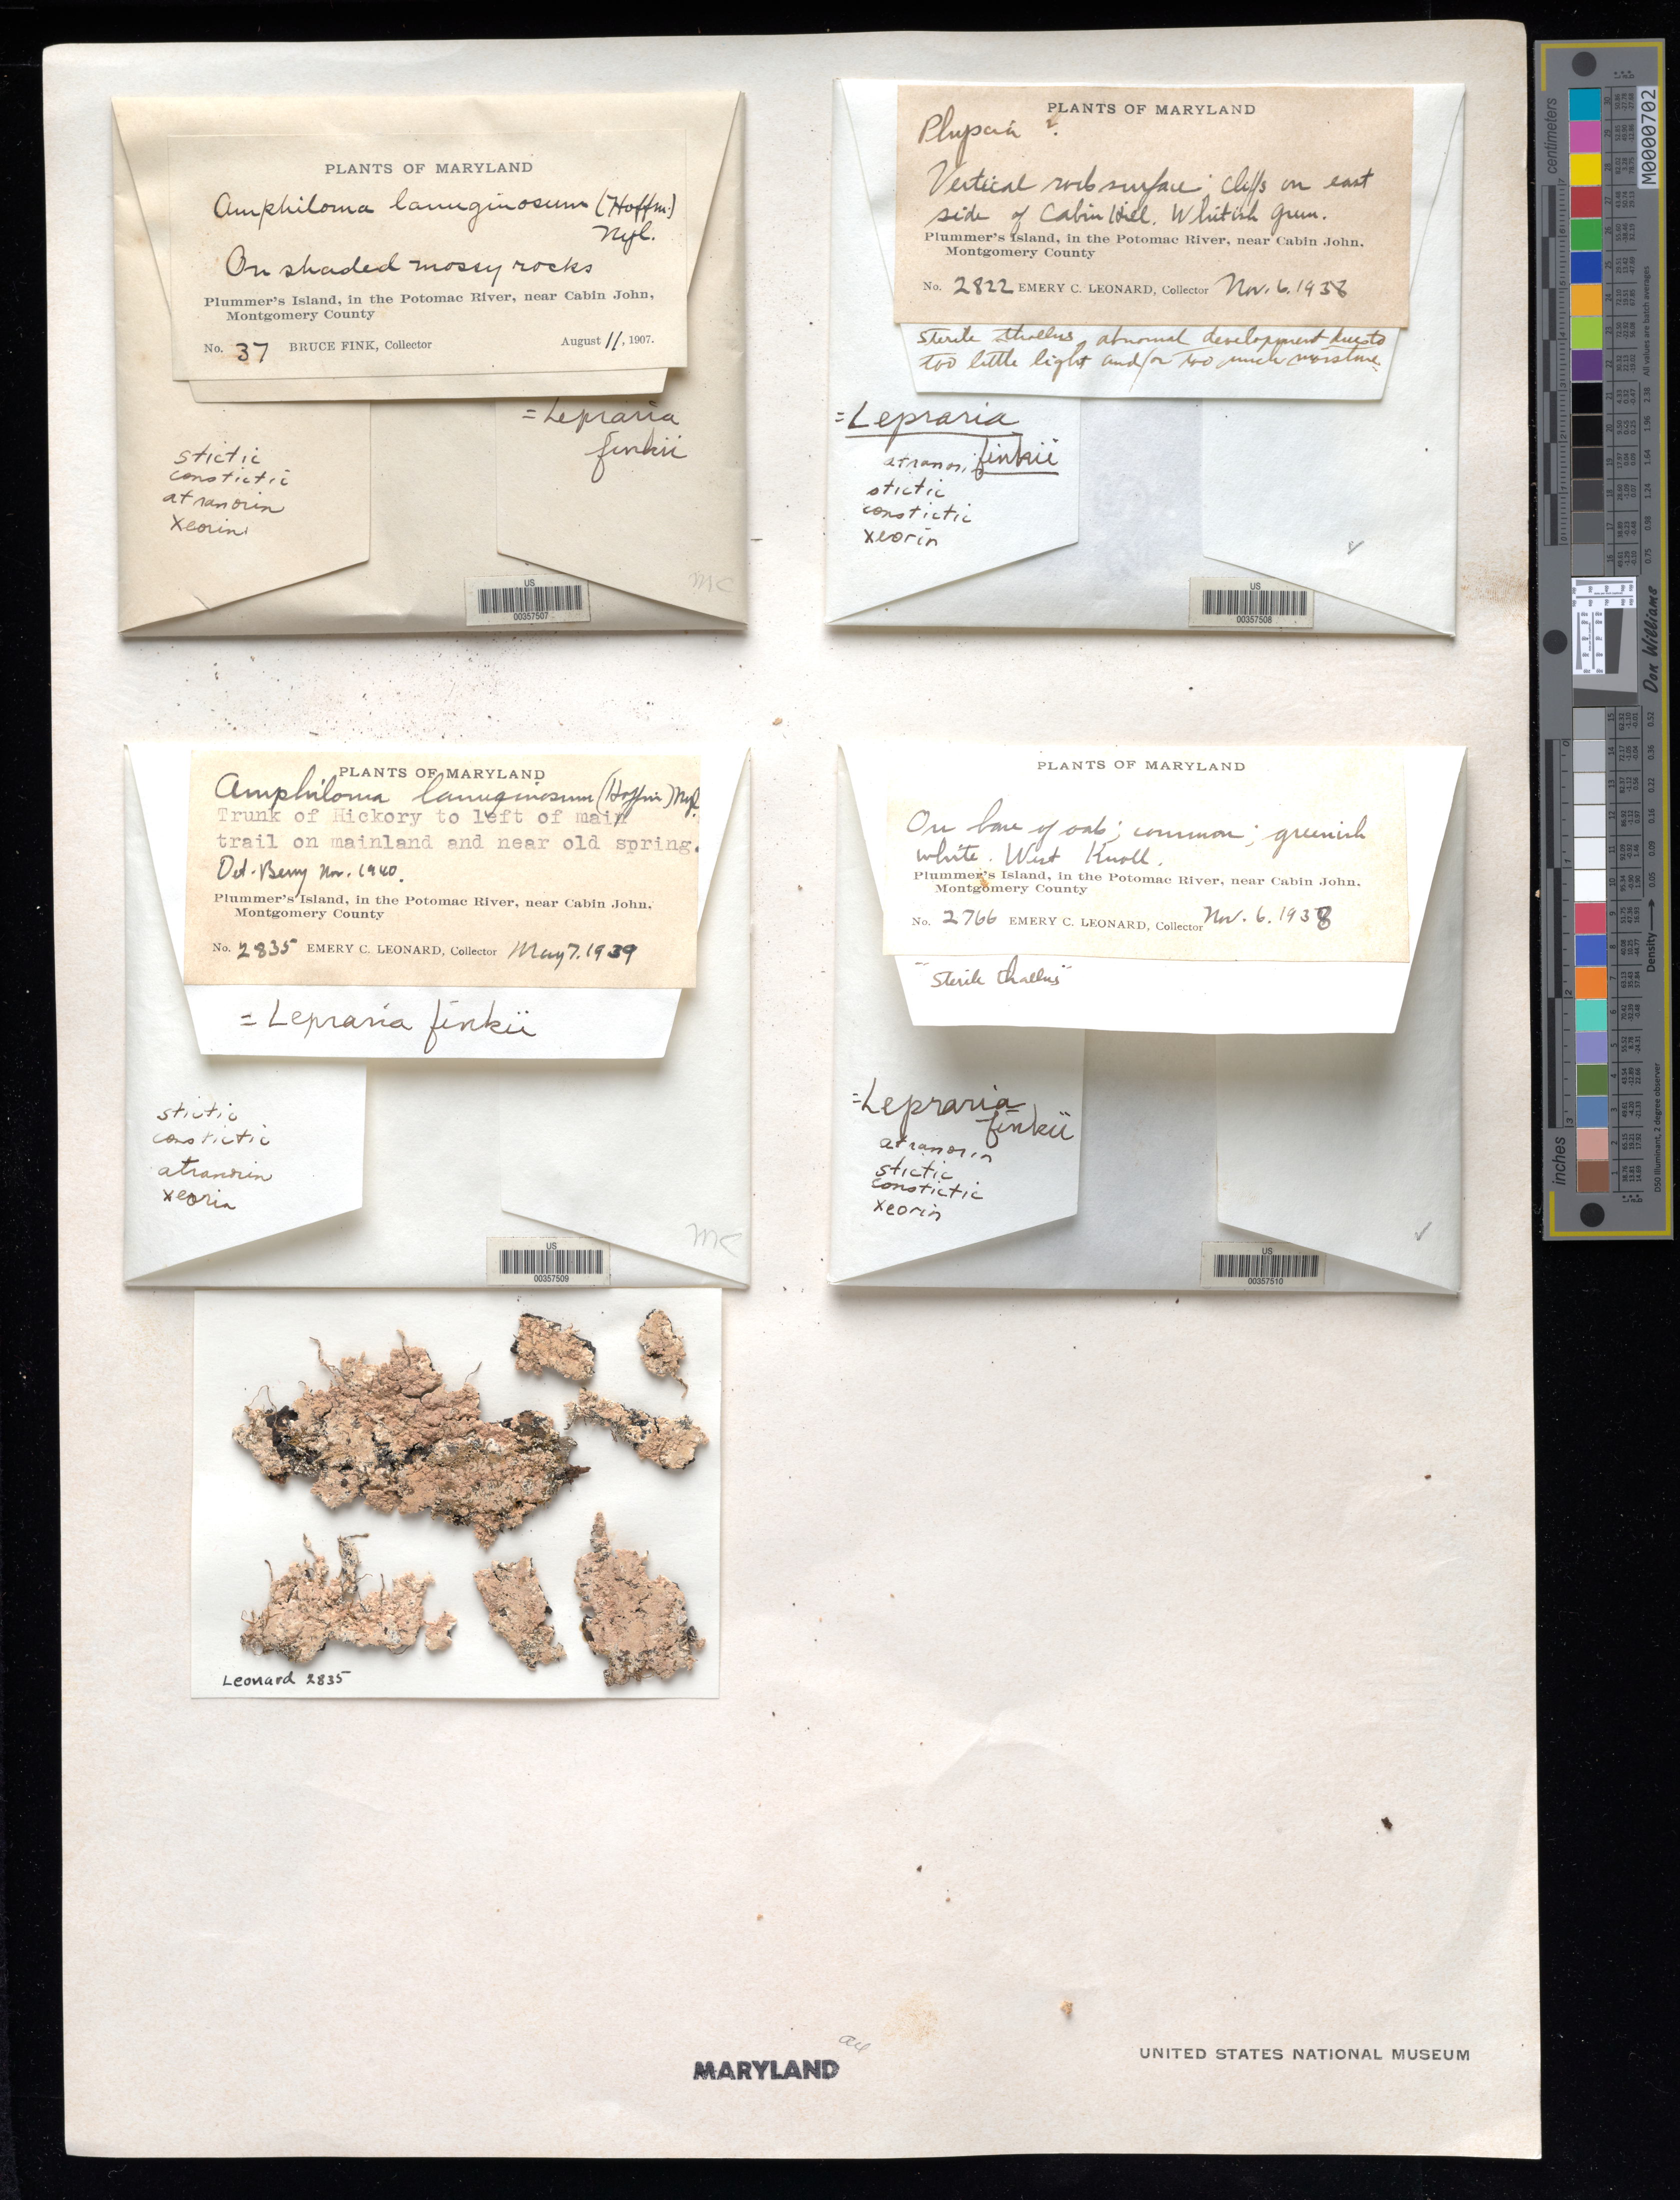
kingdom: Fungi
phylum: Ascomycota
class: Lecanoromycetes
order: Lecanorales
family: Stereocaulaceae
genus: Lepraria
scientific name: Lepraria finkii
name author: (B. de Lesd.) R.C. Harris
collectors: E. C. Leonard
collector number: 2835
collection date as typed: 07 May 1939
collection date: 1939-05-07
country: United States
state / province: Maryland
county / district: Montgomery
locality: Opposite plummers island, left of main trail on mainland, near old spring plummer's i.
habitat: Trunk of hickory